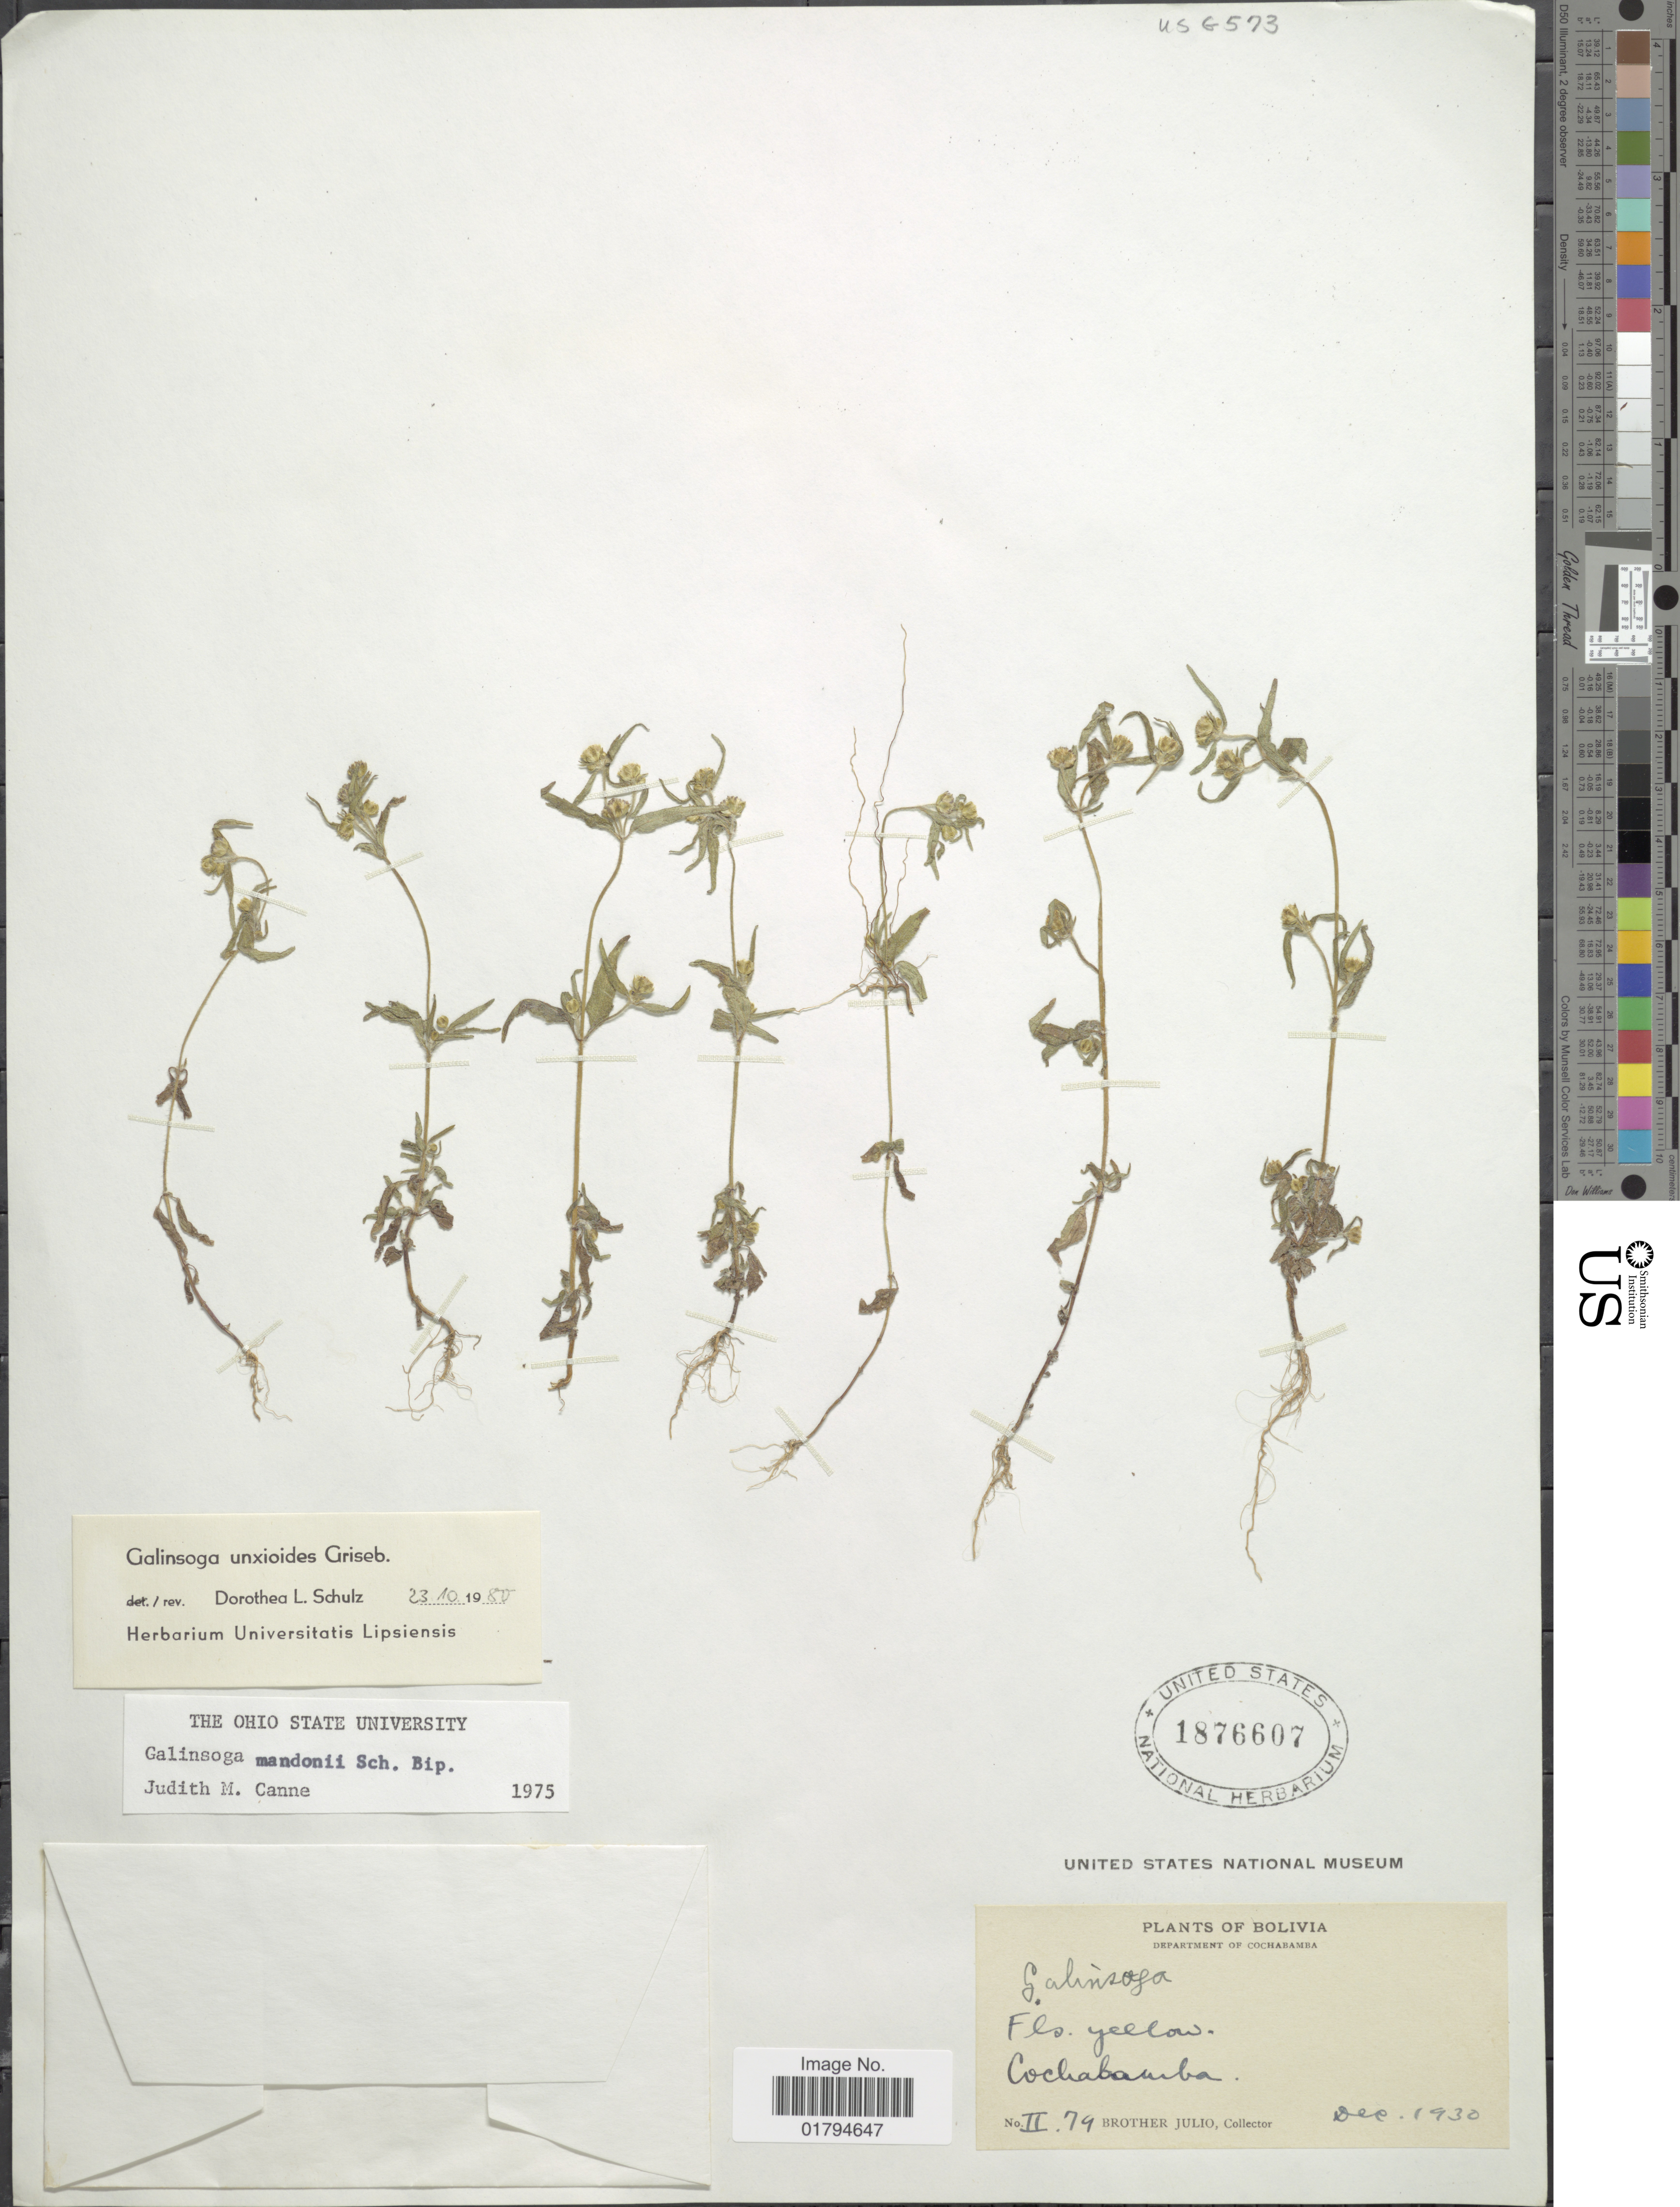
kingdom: Plantae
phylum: Tracheophyta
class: Magnoliopsida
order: Asterales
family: Asteraceae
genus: Galinsoga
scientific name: Galinsoga unxioides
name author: Griseb.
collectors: Bro. Julio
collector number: II. 79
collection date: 1930-12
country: Bolivia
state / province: Cochabamba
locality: Cochabamba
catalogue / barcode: US 1876607